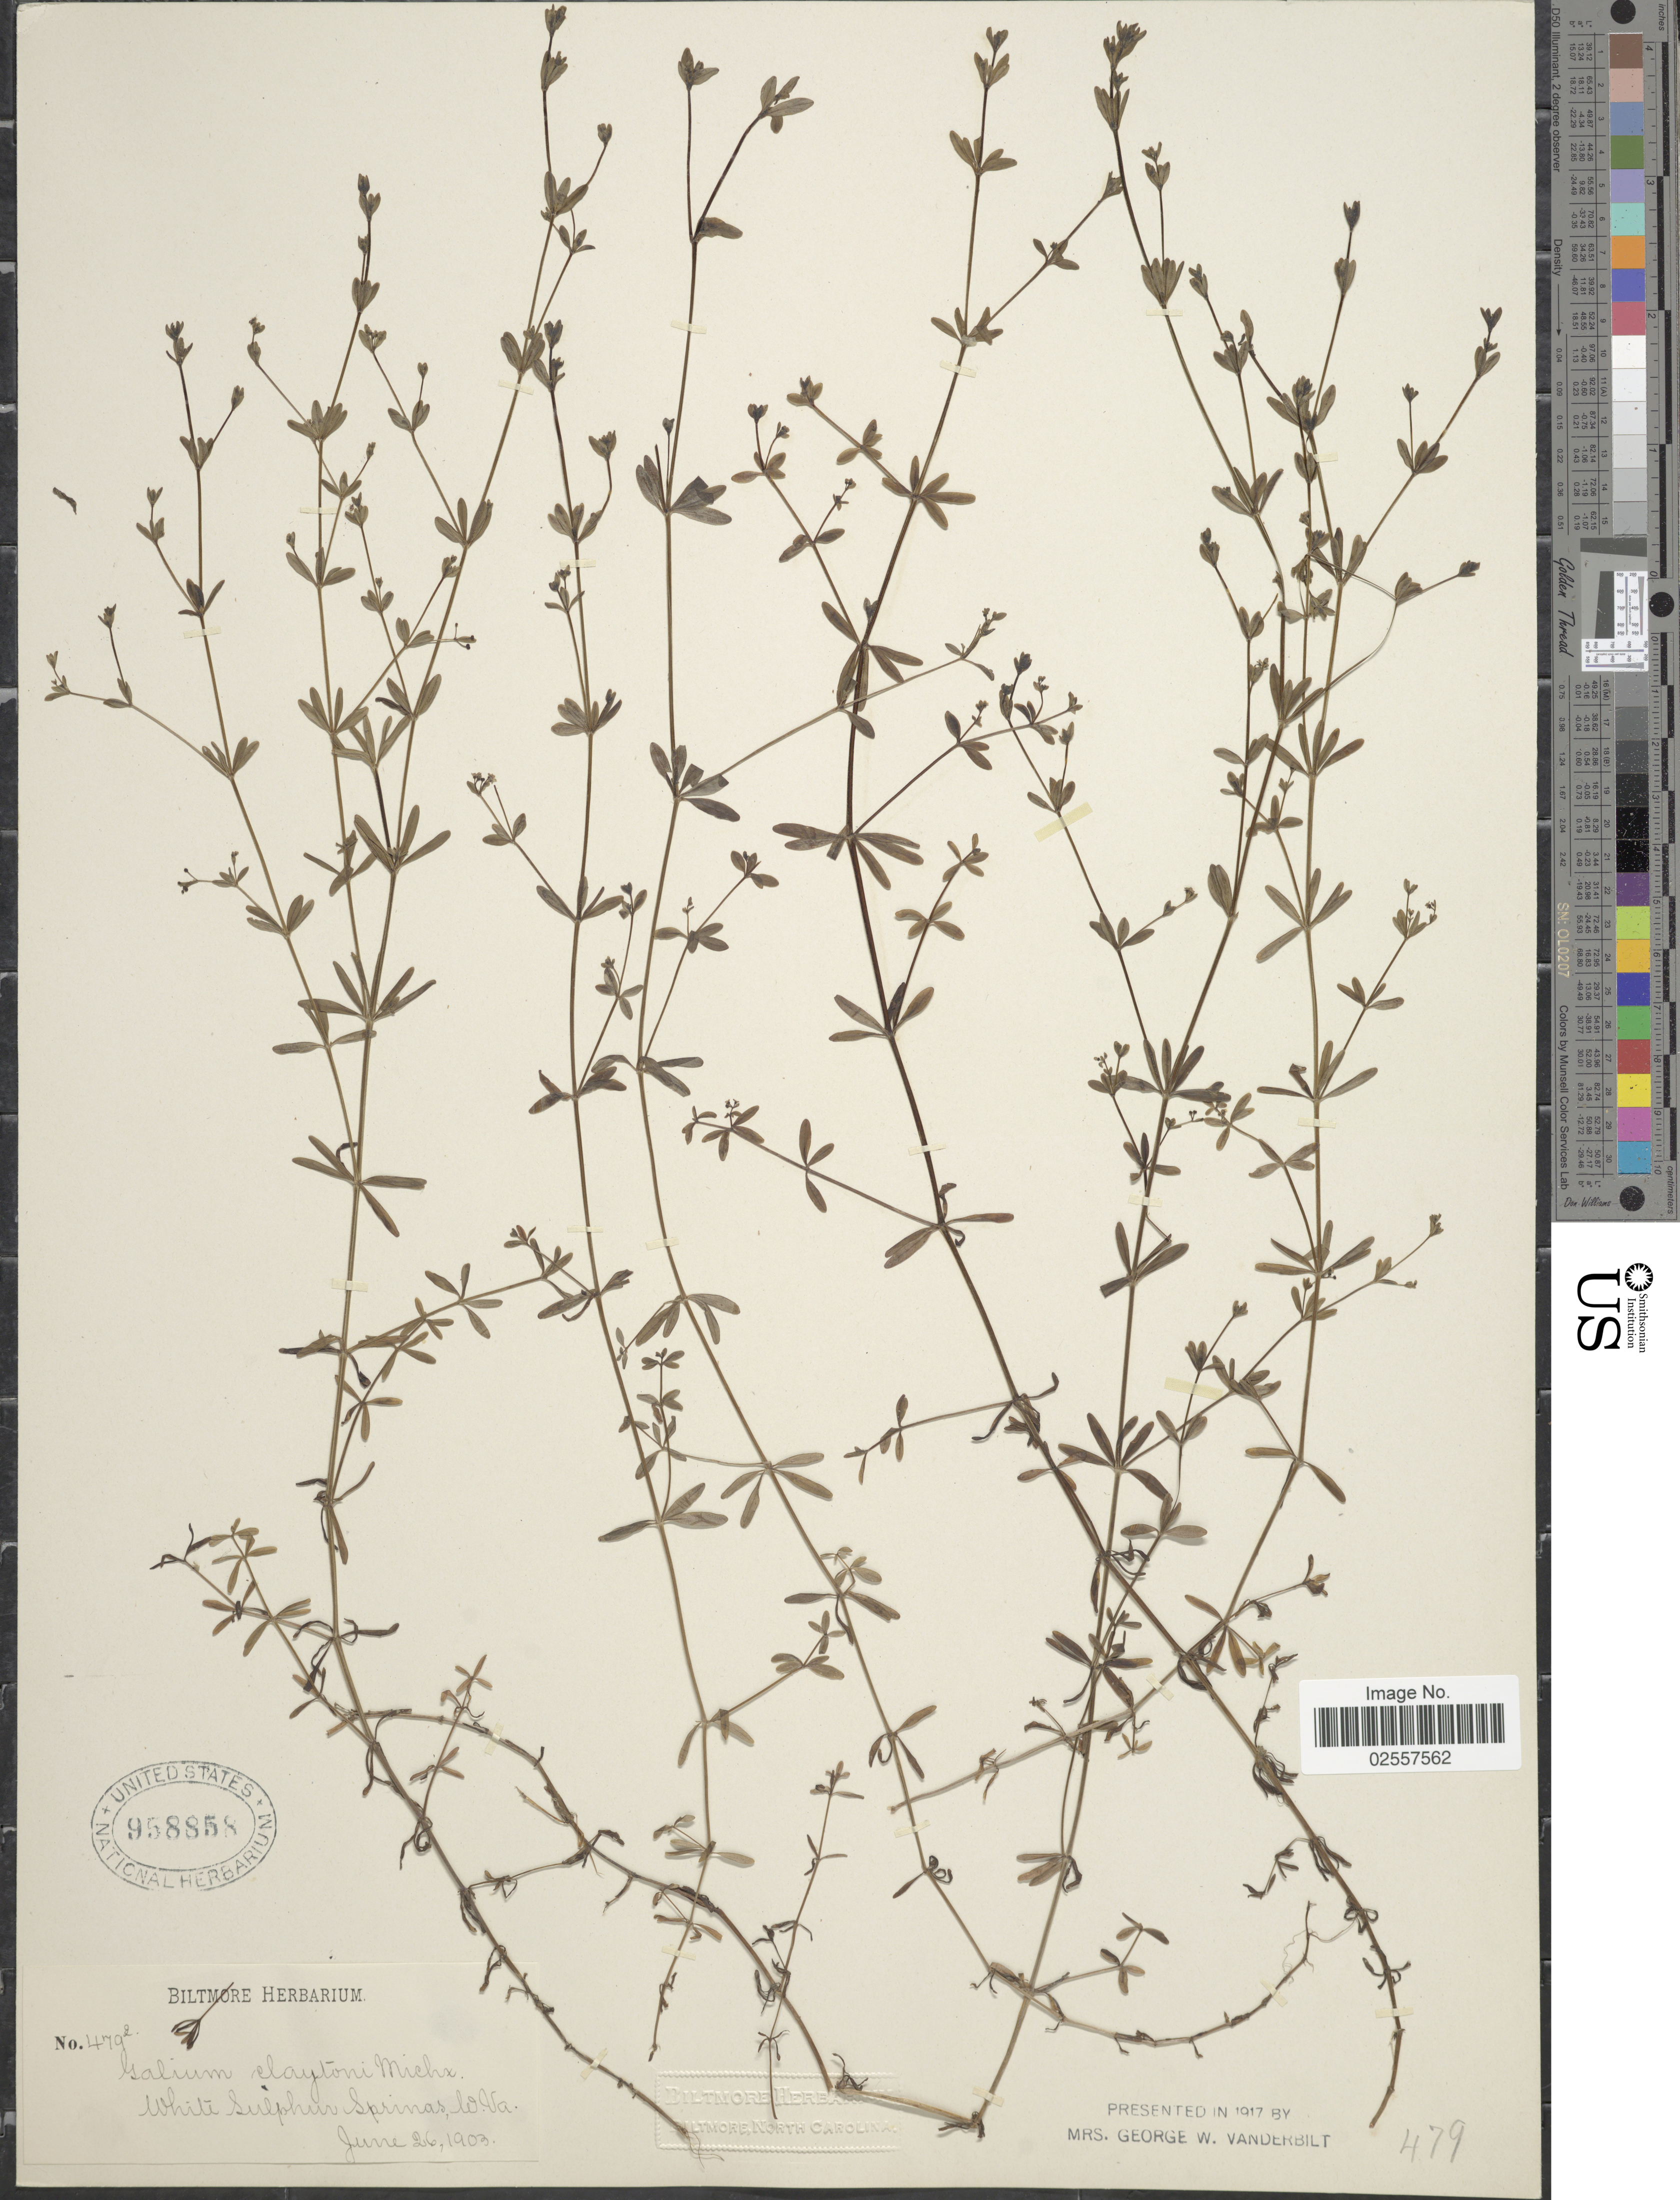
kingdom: Plantae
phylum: Tracheophyta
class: Magnoliopsida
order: Gentianales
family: Rubiaceae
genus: Galium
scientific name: Galium claytoni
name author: Michx.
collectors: ex herb. Biltmore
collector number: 479d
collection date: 1903-06-26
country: United States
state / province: West Virginia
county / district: Greenbrier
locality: White Sulphur Sprinas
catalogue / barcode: US 958858